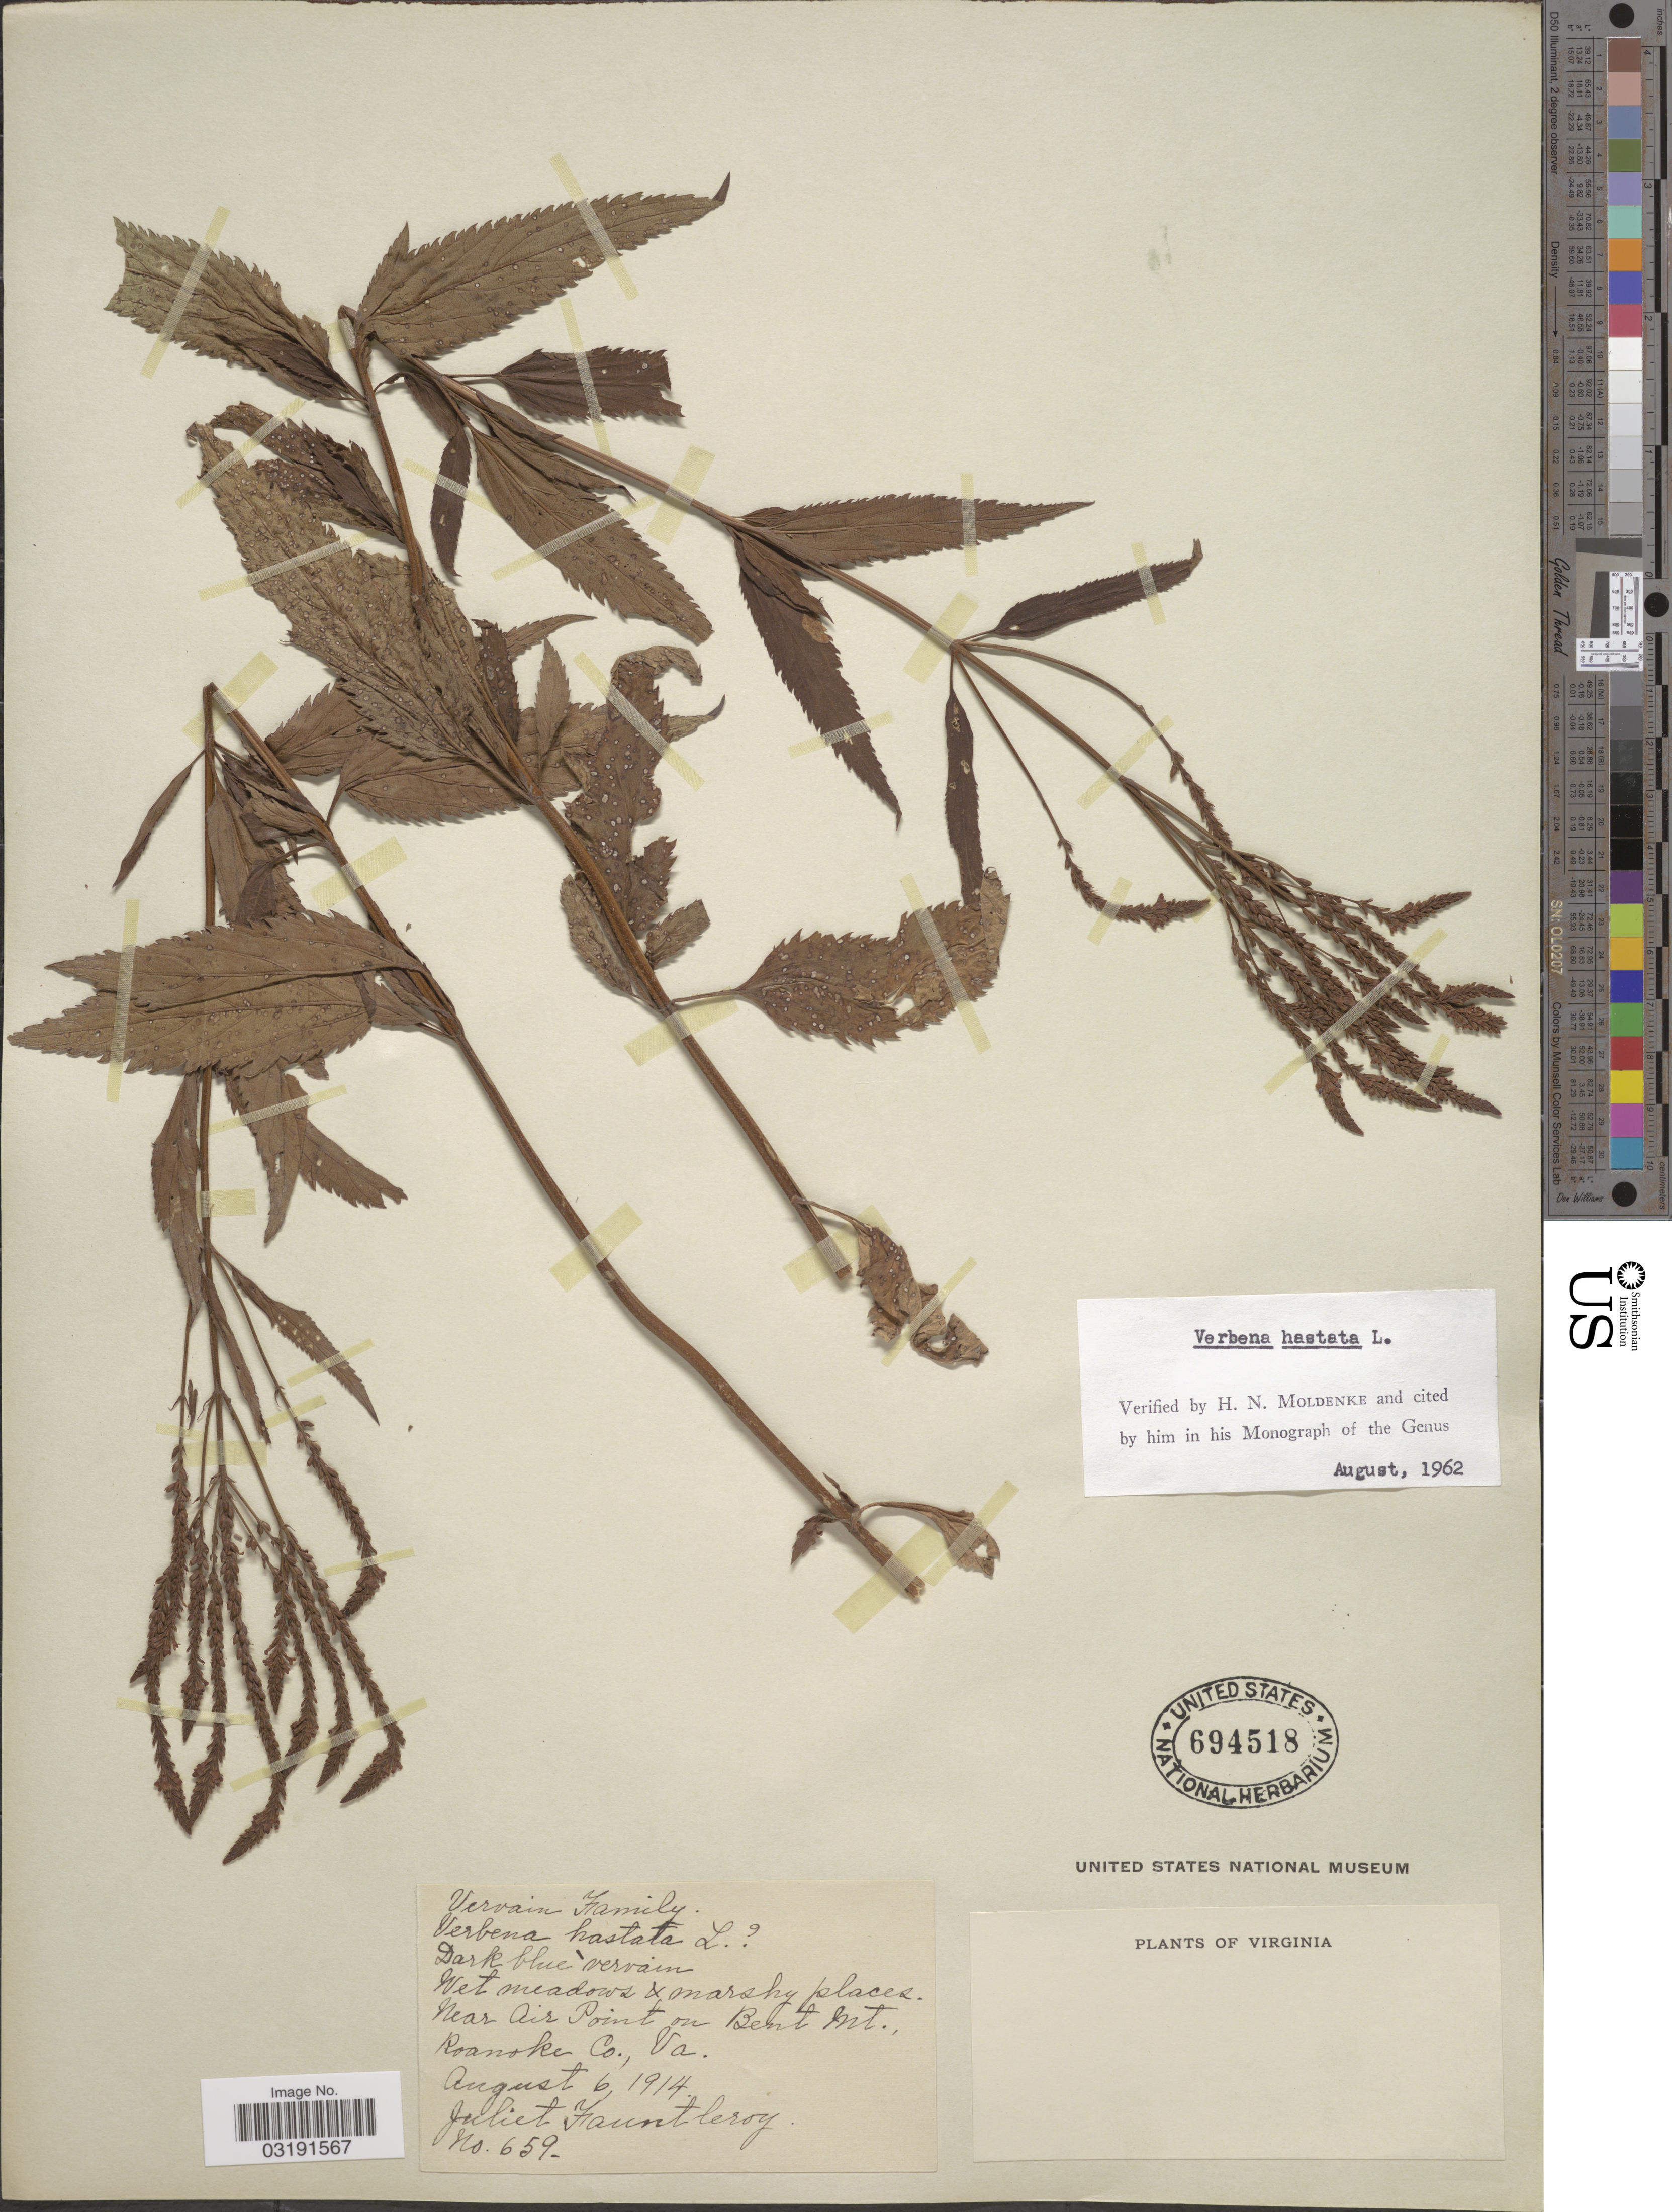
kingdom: Plantae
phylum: Tracheophyta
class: Magnoliopsida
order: Lamiales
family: Verbenaceae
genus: Verbena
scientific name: Verbena hastata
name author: L.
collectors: J.-F. Leroy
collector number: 659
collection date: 1914-08-06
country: United States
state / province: Virginia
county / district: Roanoke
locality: Near Air Point on Bent Mt., Roanoke Co.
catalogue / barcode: US 694518